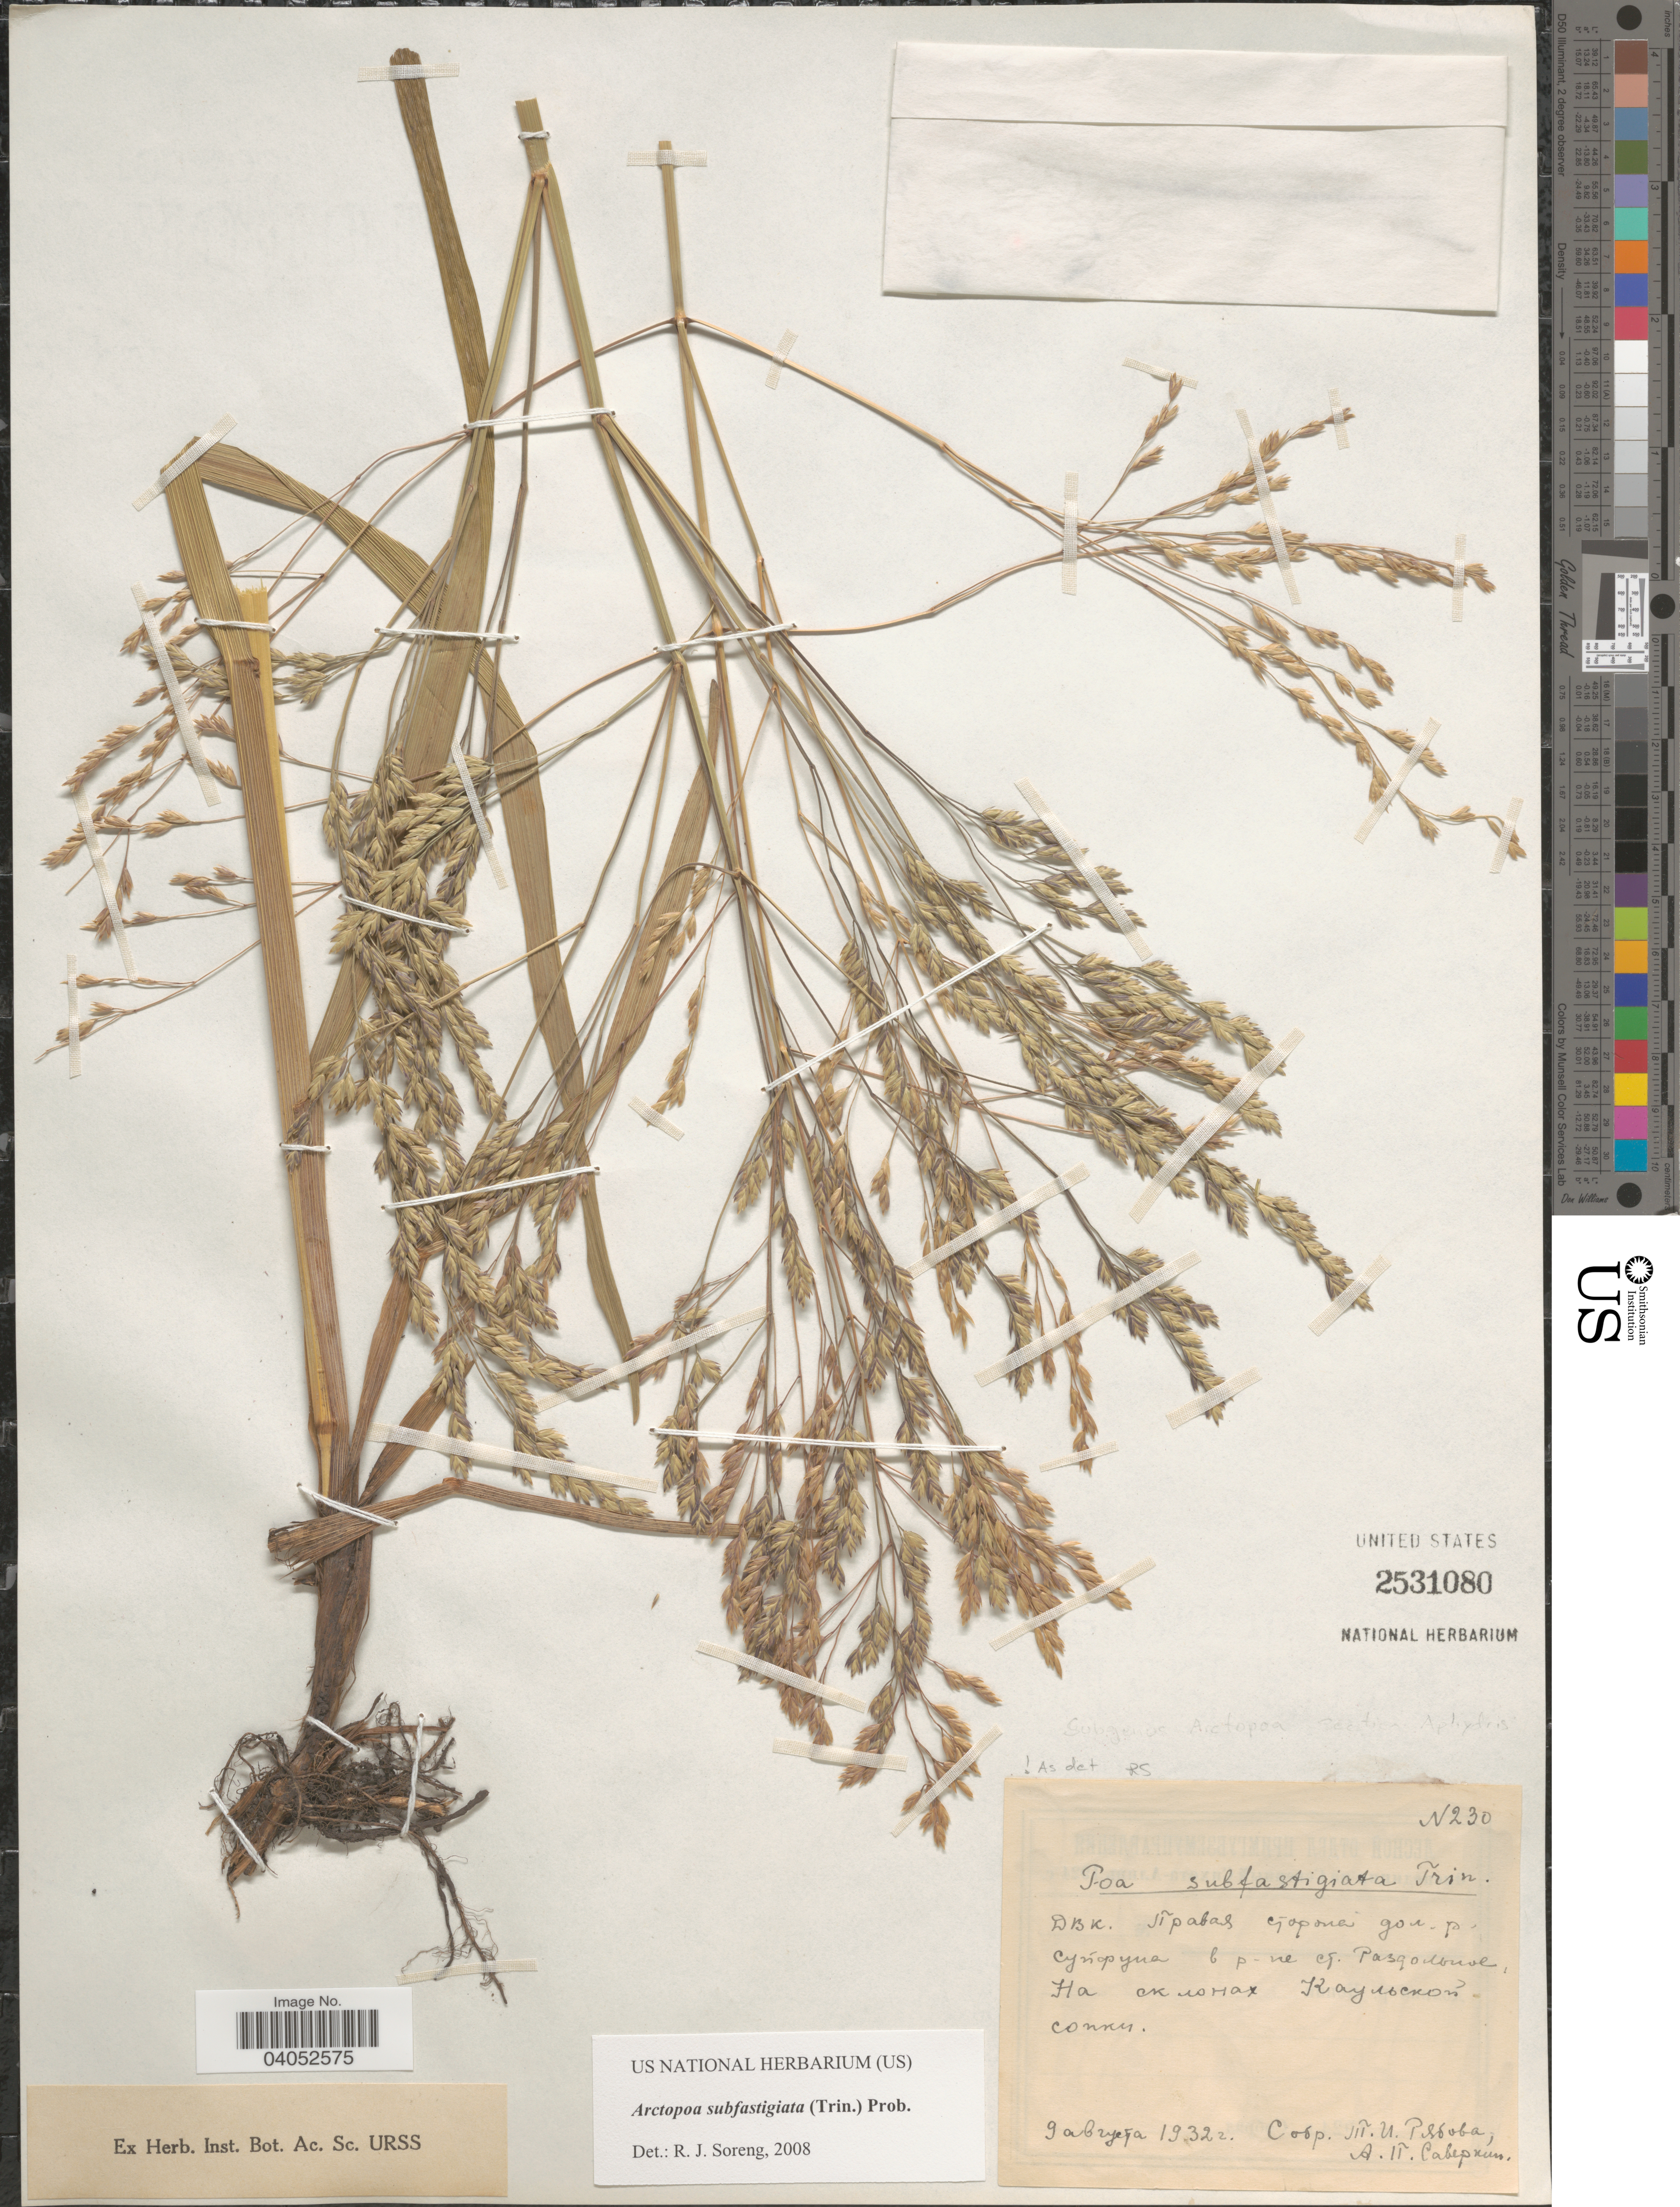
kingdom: Plantae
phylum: Tracheophyta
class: Liliopsida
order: Poales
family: Poaceae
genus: Arctopoa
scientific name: Arctopoa subfastigiata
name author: (Trin.) Prob.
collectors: T. Ryabova & A. Saverkin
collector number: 230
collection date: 1932-08-09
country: Russian Federation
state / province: Primorsky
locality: Right side of valley of river Suifun, near Razdolnoe and Mt. Kaulskaya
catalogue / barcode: US 2531080